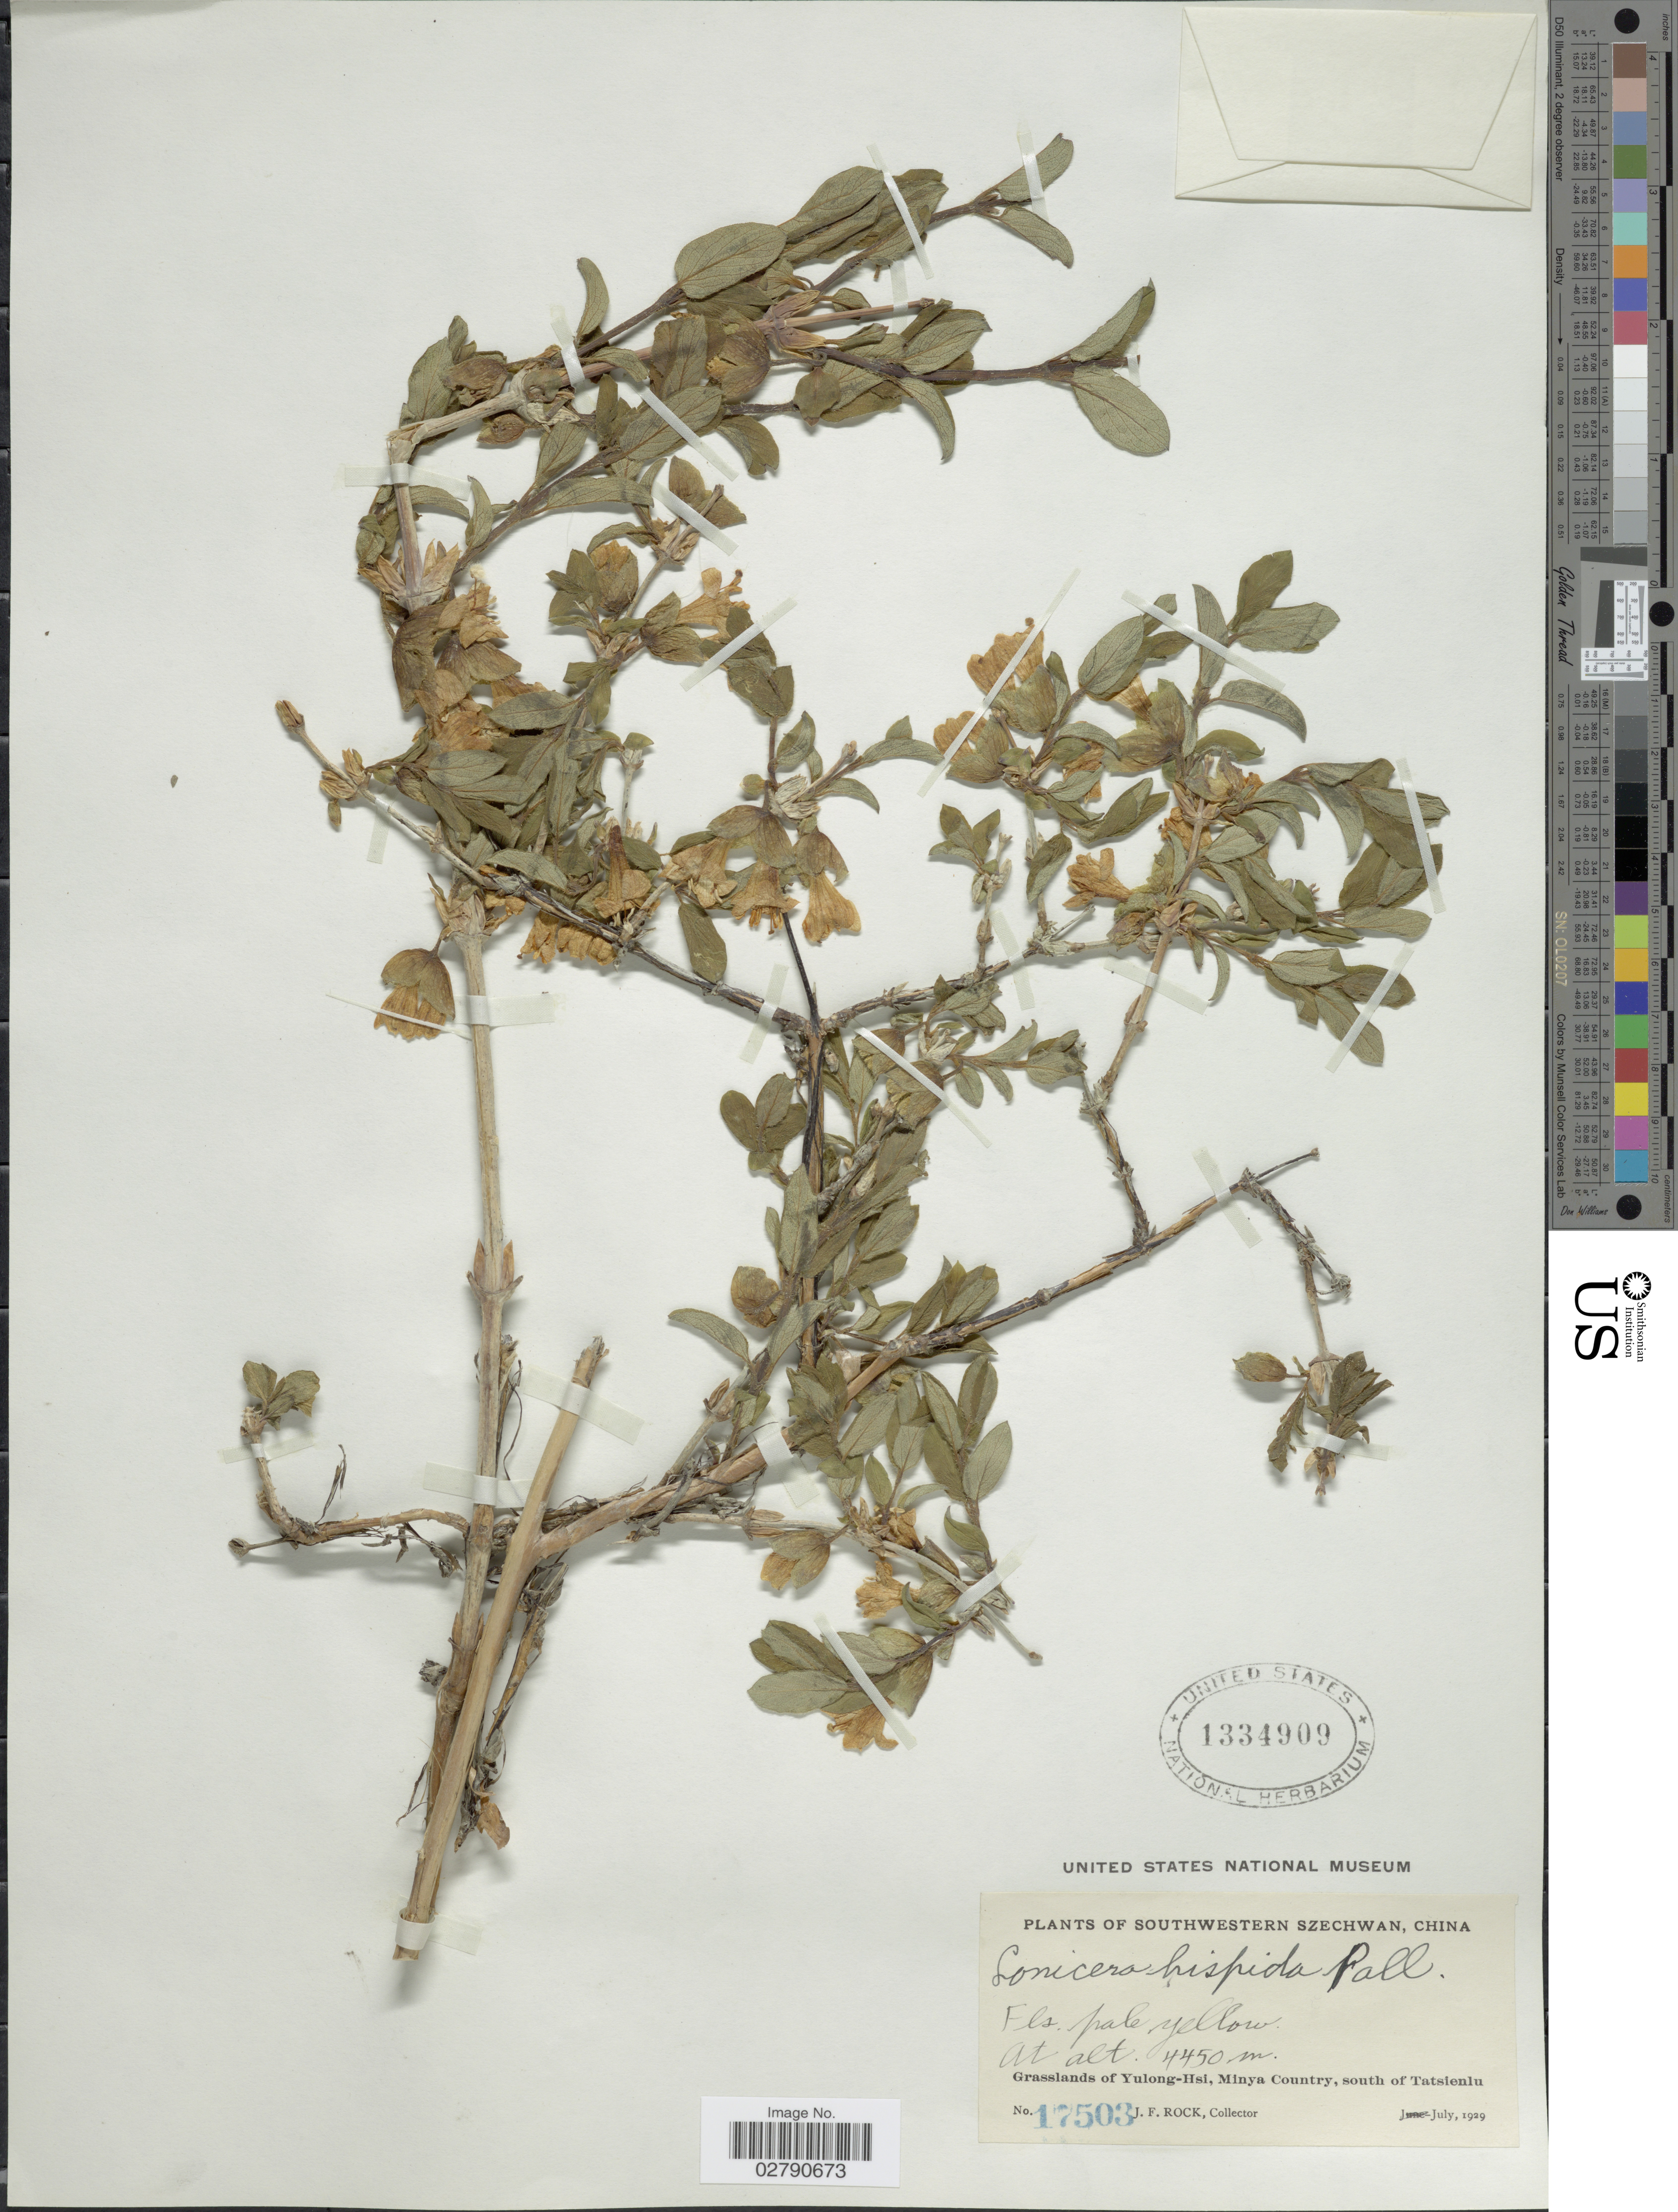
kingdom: Plantae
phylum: Tracheophyta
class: Magnoliopsida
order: Dipsacales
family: Caprifoliaceae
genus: Lonicera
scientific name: Lonicera hispida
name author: Pall. ex Roem. & Schult.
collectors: J. Rock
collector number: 17503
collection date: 1929-07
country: China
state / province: Sichuan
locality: Southwestern Szechwan. Grasslands of Yulong-Hsi, Minya Country, south of Tatsienlu.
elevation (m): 4450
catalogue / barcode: US 1334909